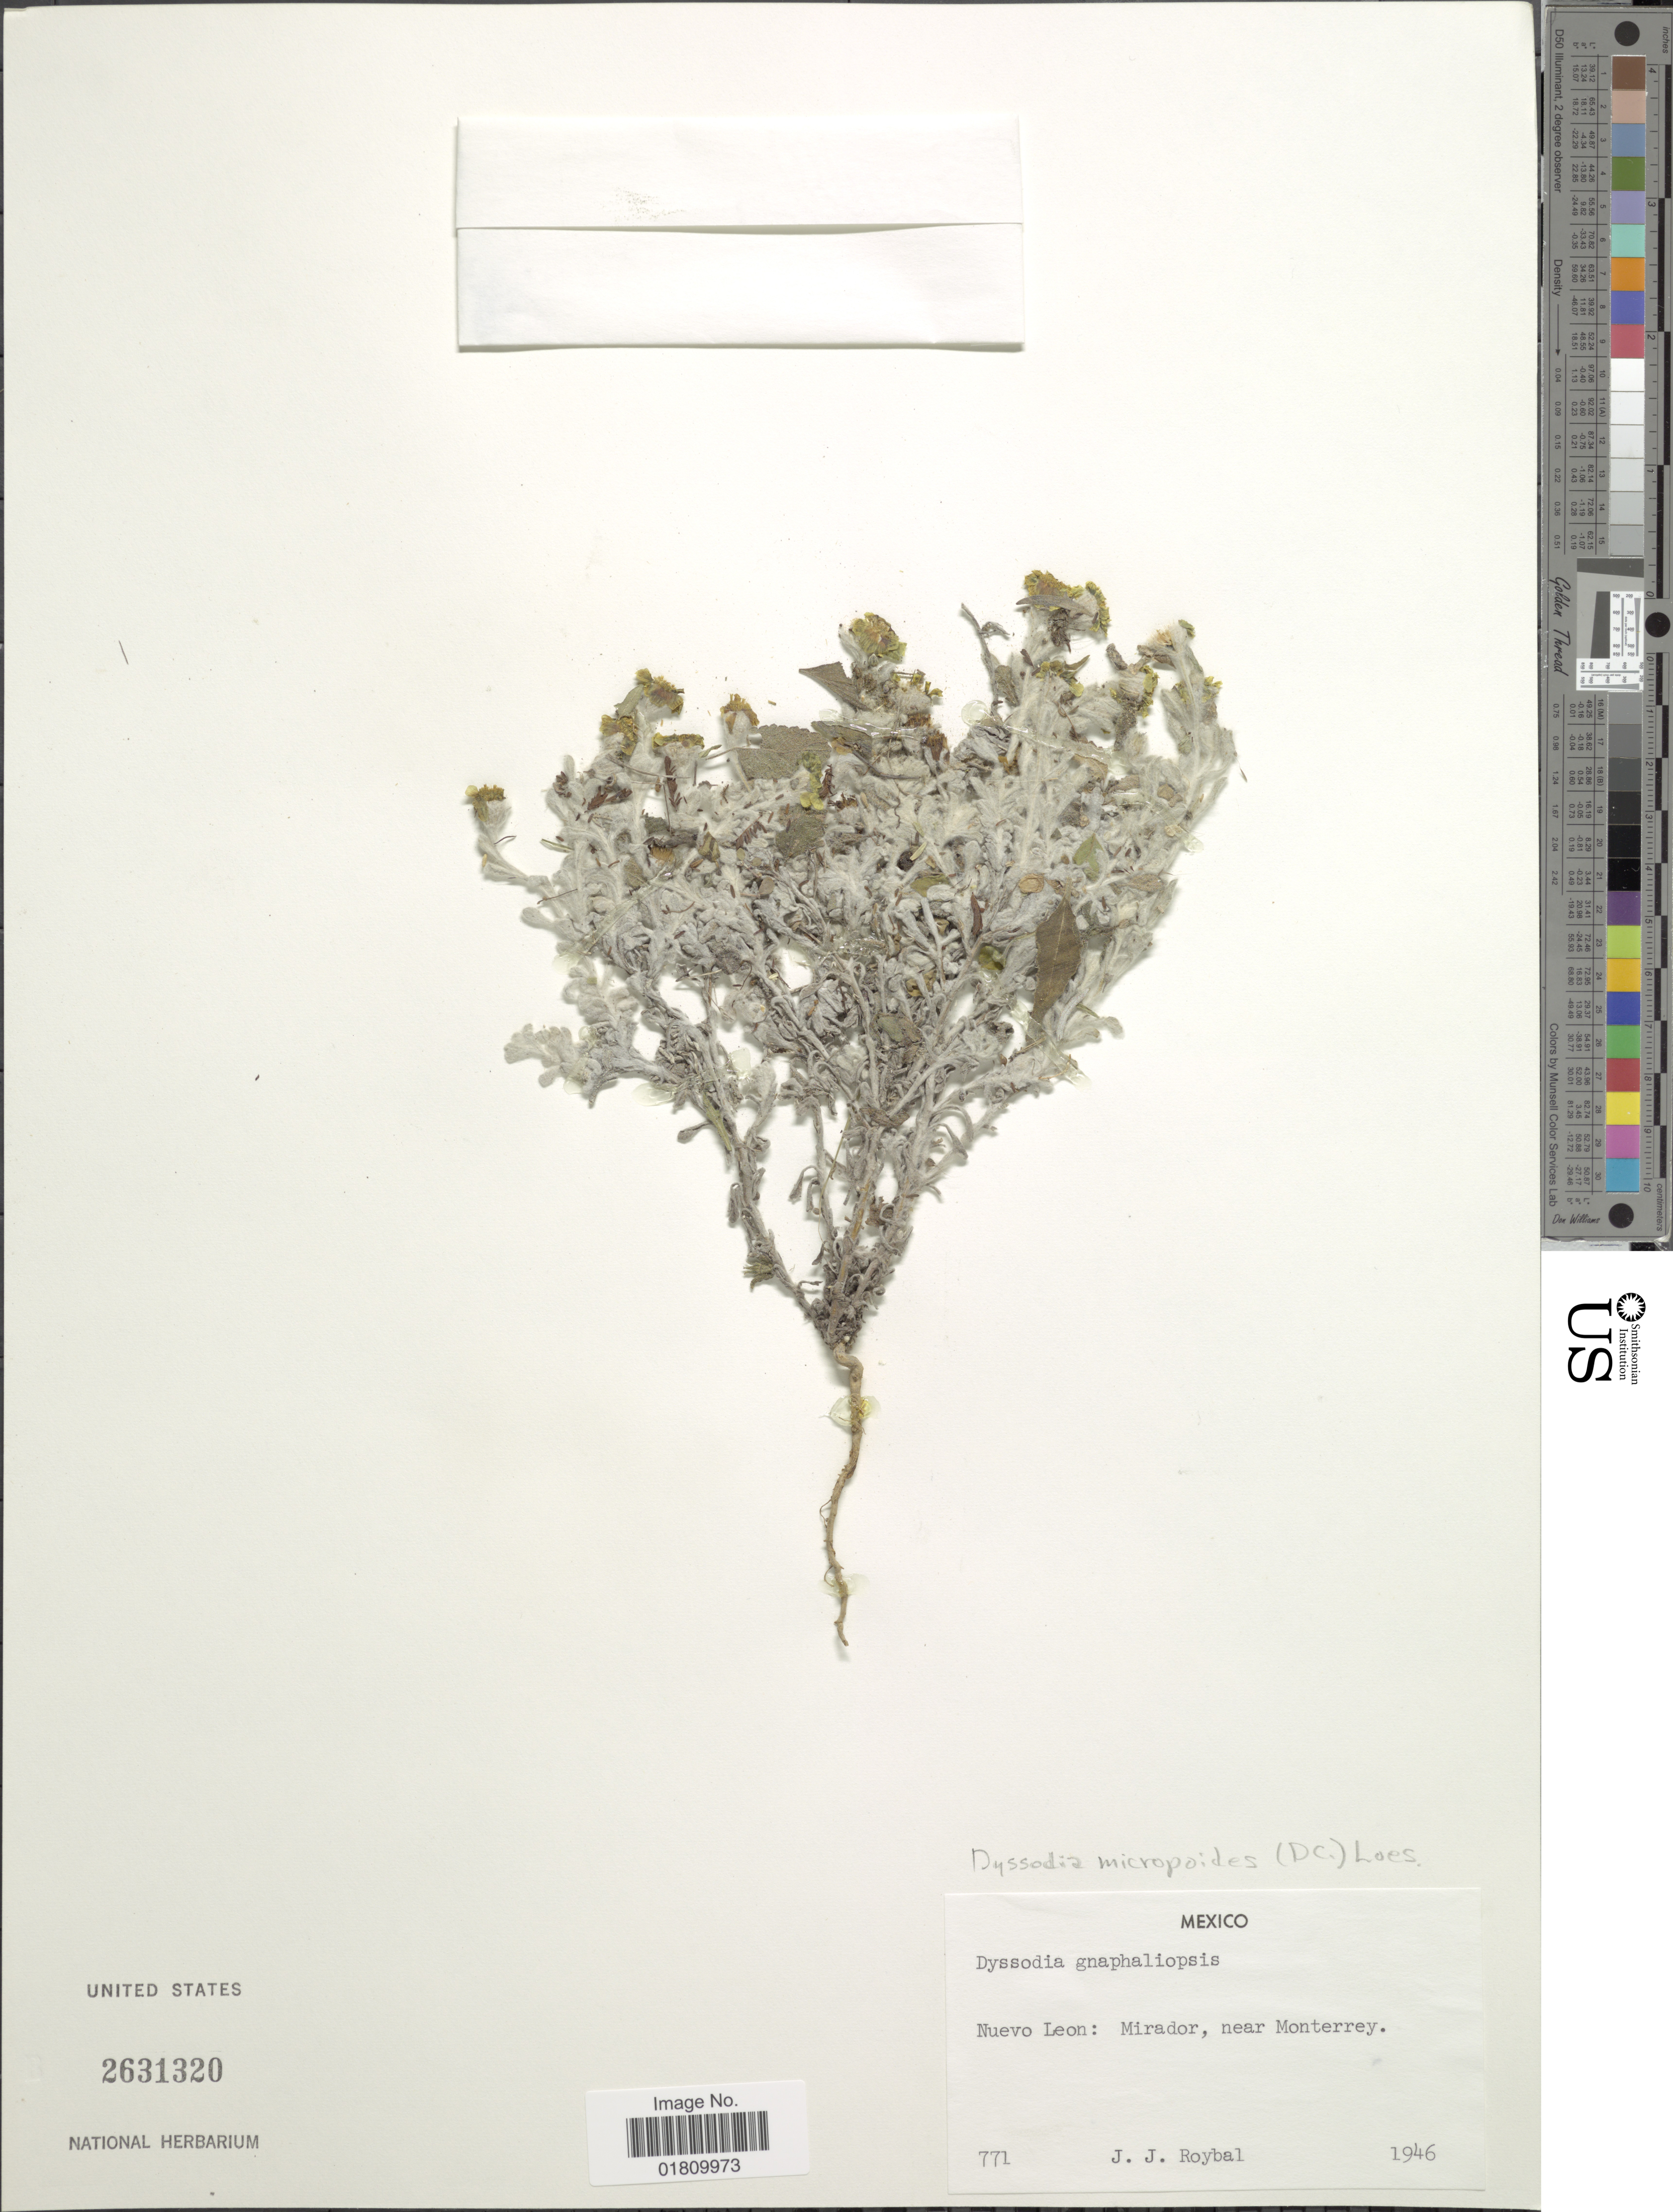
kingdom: Plantae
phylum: Tracheophyta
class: Magnoliopsida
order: Asterales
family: Asteraceae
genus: Thymophylla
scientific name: Thymophylla micropoides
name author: (DC.) Strother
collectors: J. J. Roybal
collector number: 771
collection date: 1946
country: Mexico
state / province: Nuevo León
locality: Mirador, near Monterrey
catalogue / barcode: US 2631320